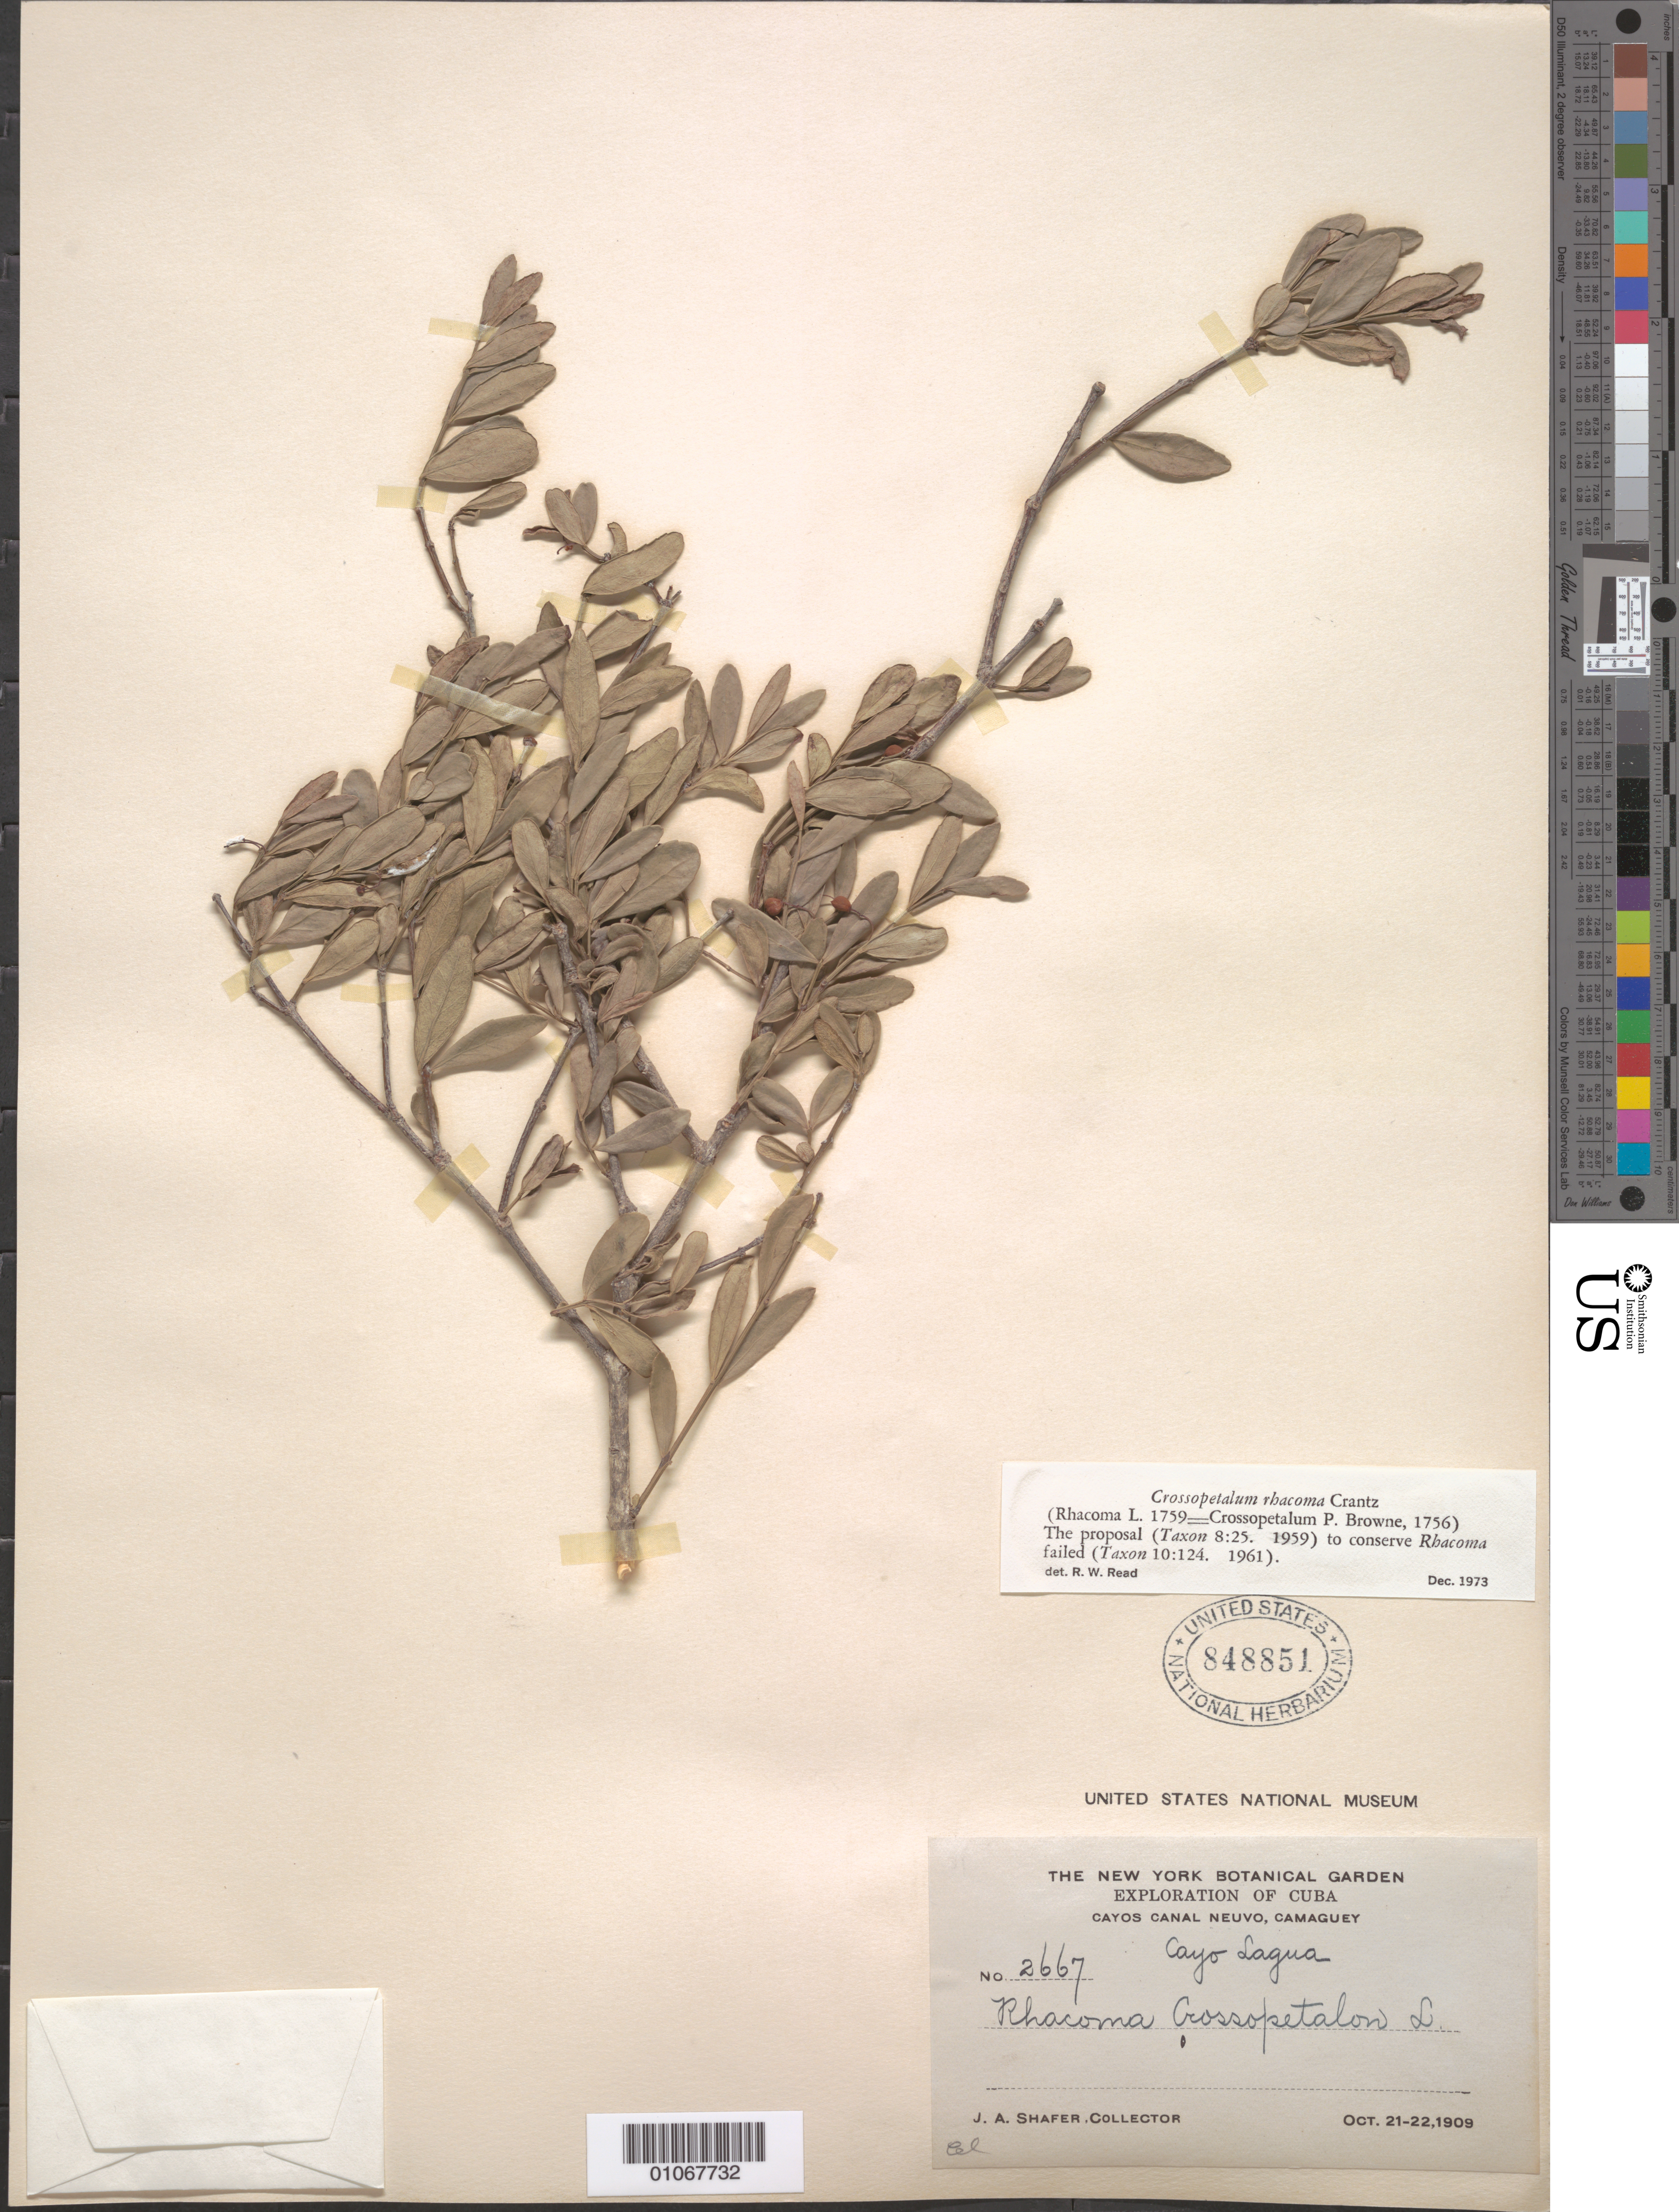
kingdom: Plantae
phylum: Tracheophyta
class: Magnoliopsida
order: Celastrales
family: Celastraceae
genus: Crossopetalum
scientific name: Crossopetalum rhacoma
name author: Crantz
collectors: J. A. Shafer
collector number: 2667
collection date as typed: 21 Oct 1909 to 22 Oct 1909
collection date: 1909-10-21/1909-10-22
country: Cuba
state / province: Camagüey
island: Cuba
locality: Cayo Sagua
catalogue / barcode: US 848851